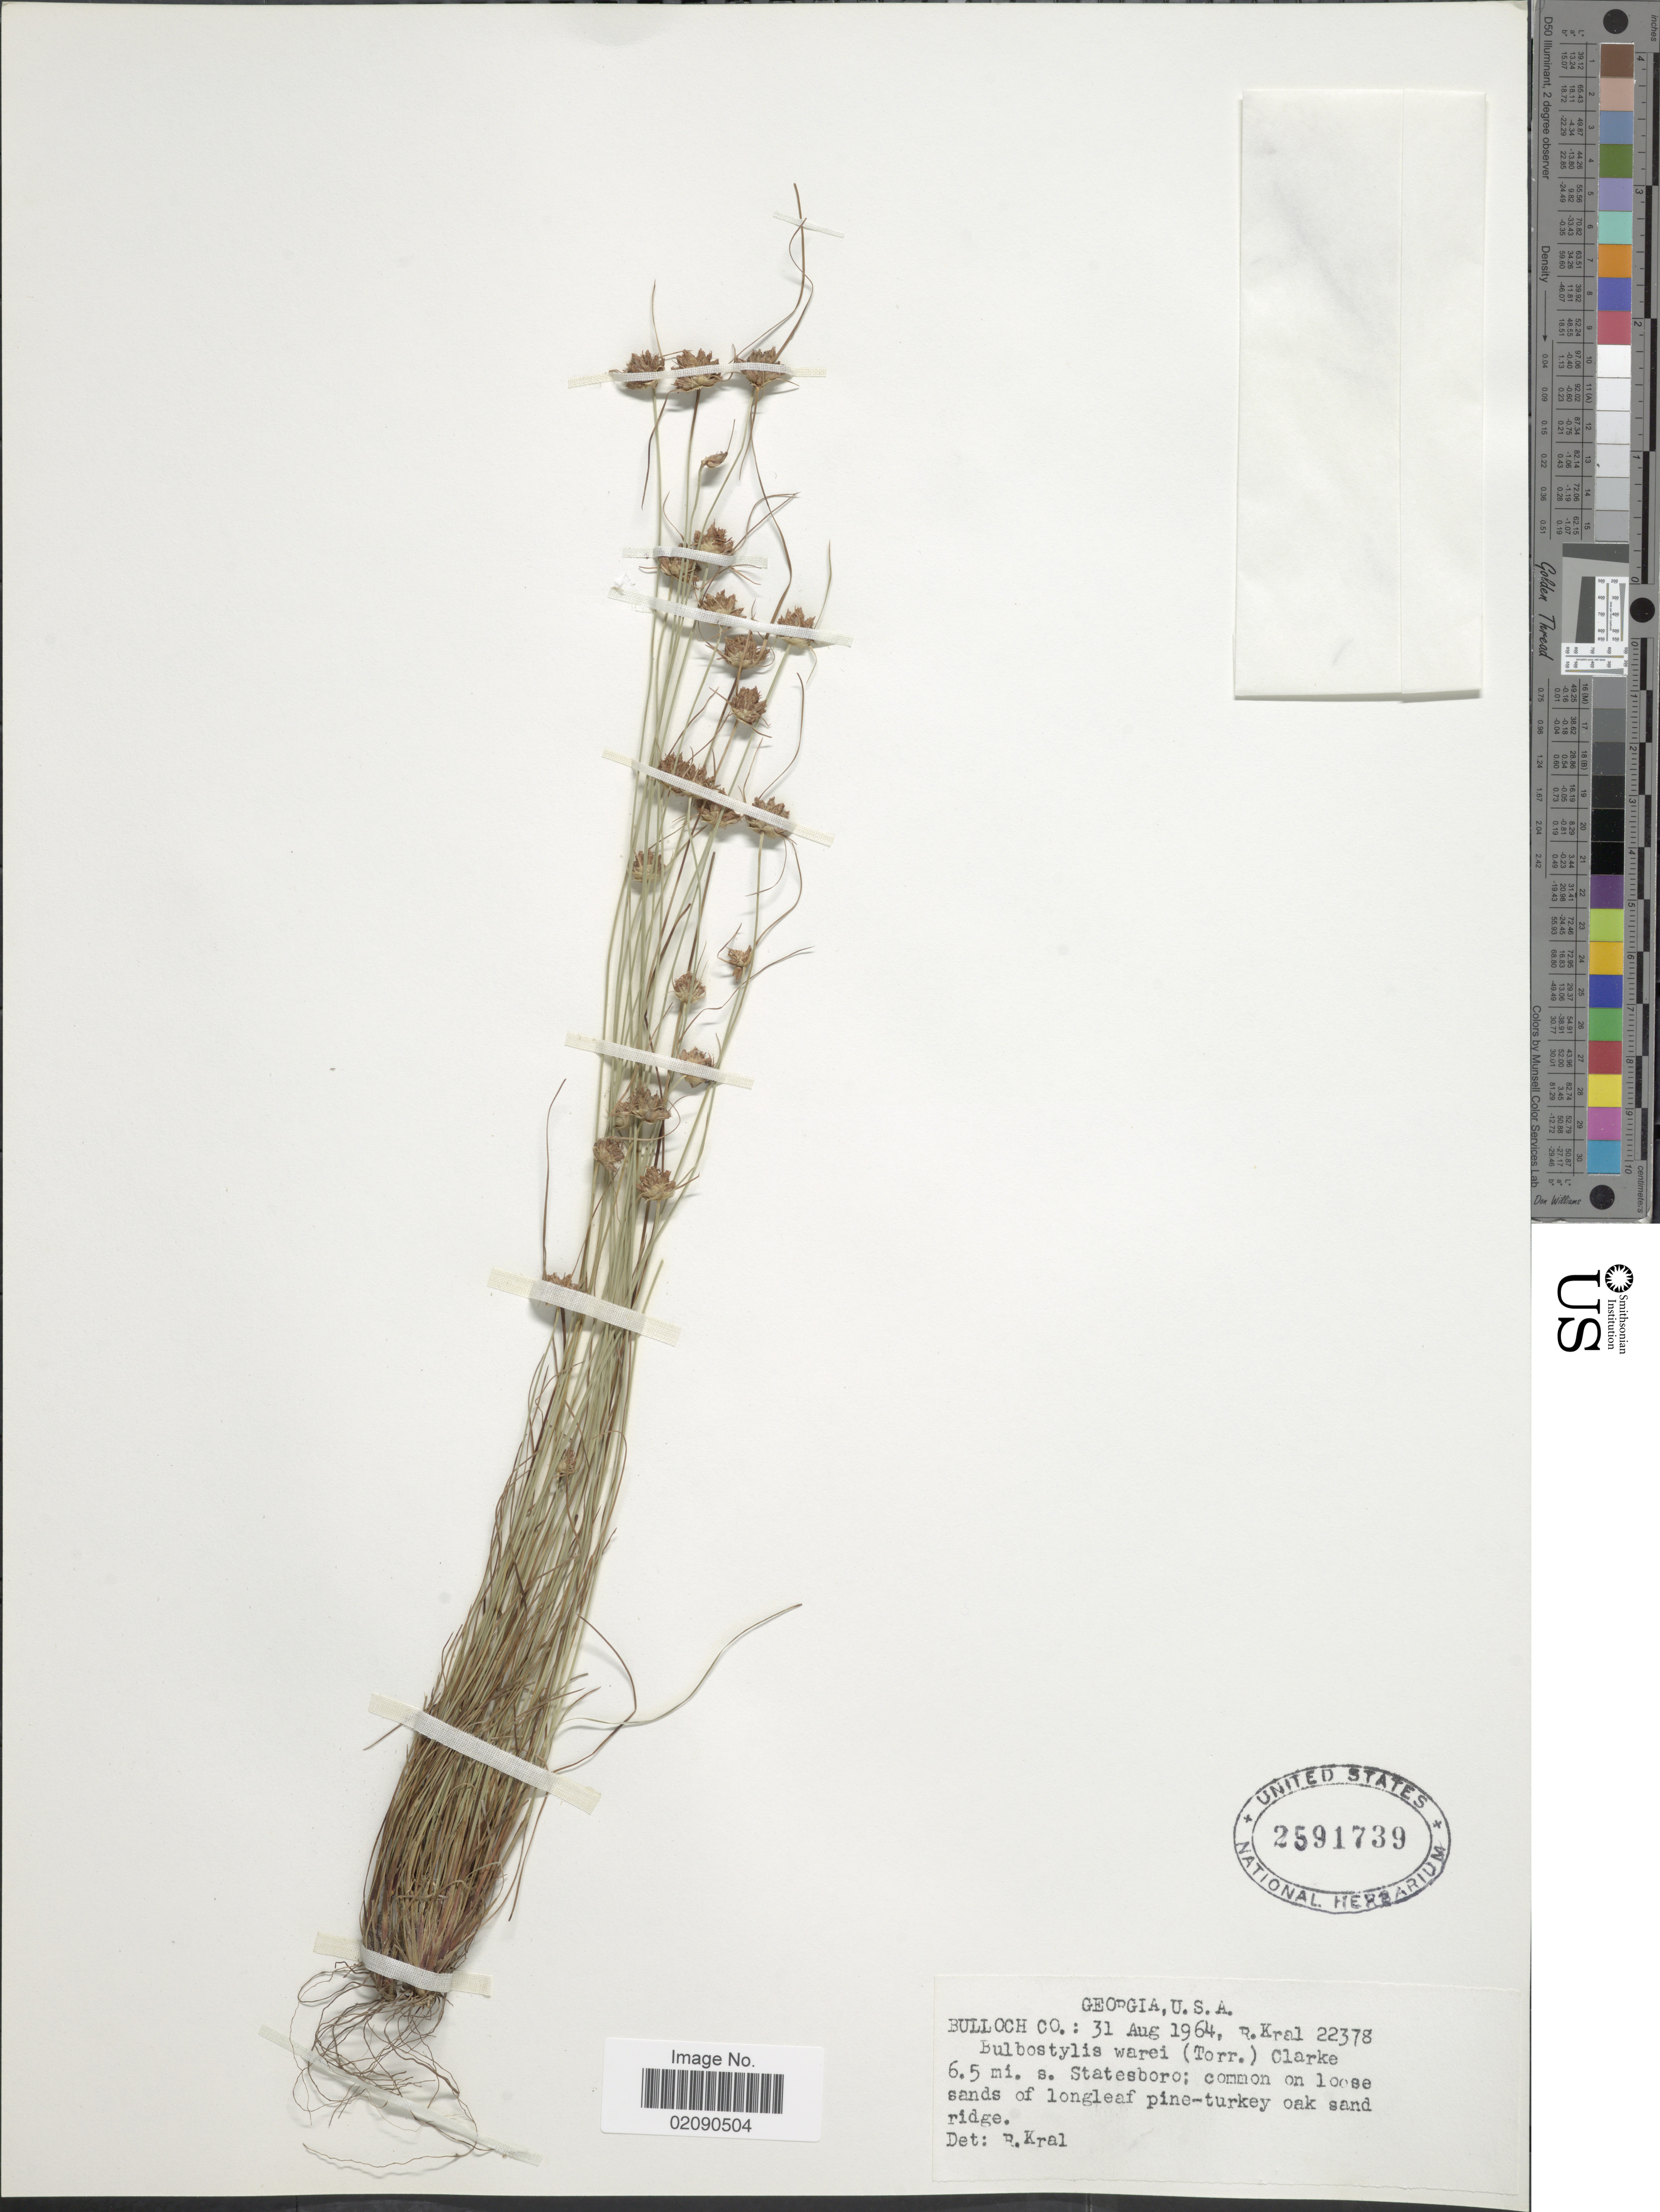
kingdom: Plantae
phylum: Tracheophyta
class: Liliopsida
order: Poales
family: Cyperaceae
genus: Bulbostylis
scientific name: Bulbostylis warei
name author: (Torr.) C.B. Clarke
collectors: R. Kral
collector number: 22378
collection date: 1964-08-31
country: United States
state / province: Georgia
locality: Bulloch Co, 6.5 mi s Statesboro; common on loose sands of longleaf pine-turkey oak sand ridge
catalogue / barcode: US 2591739